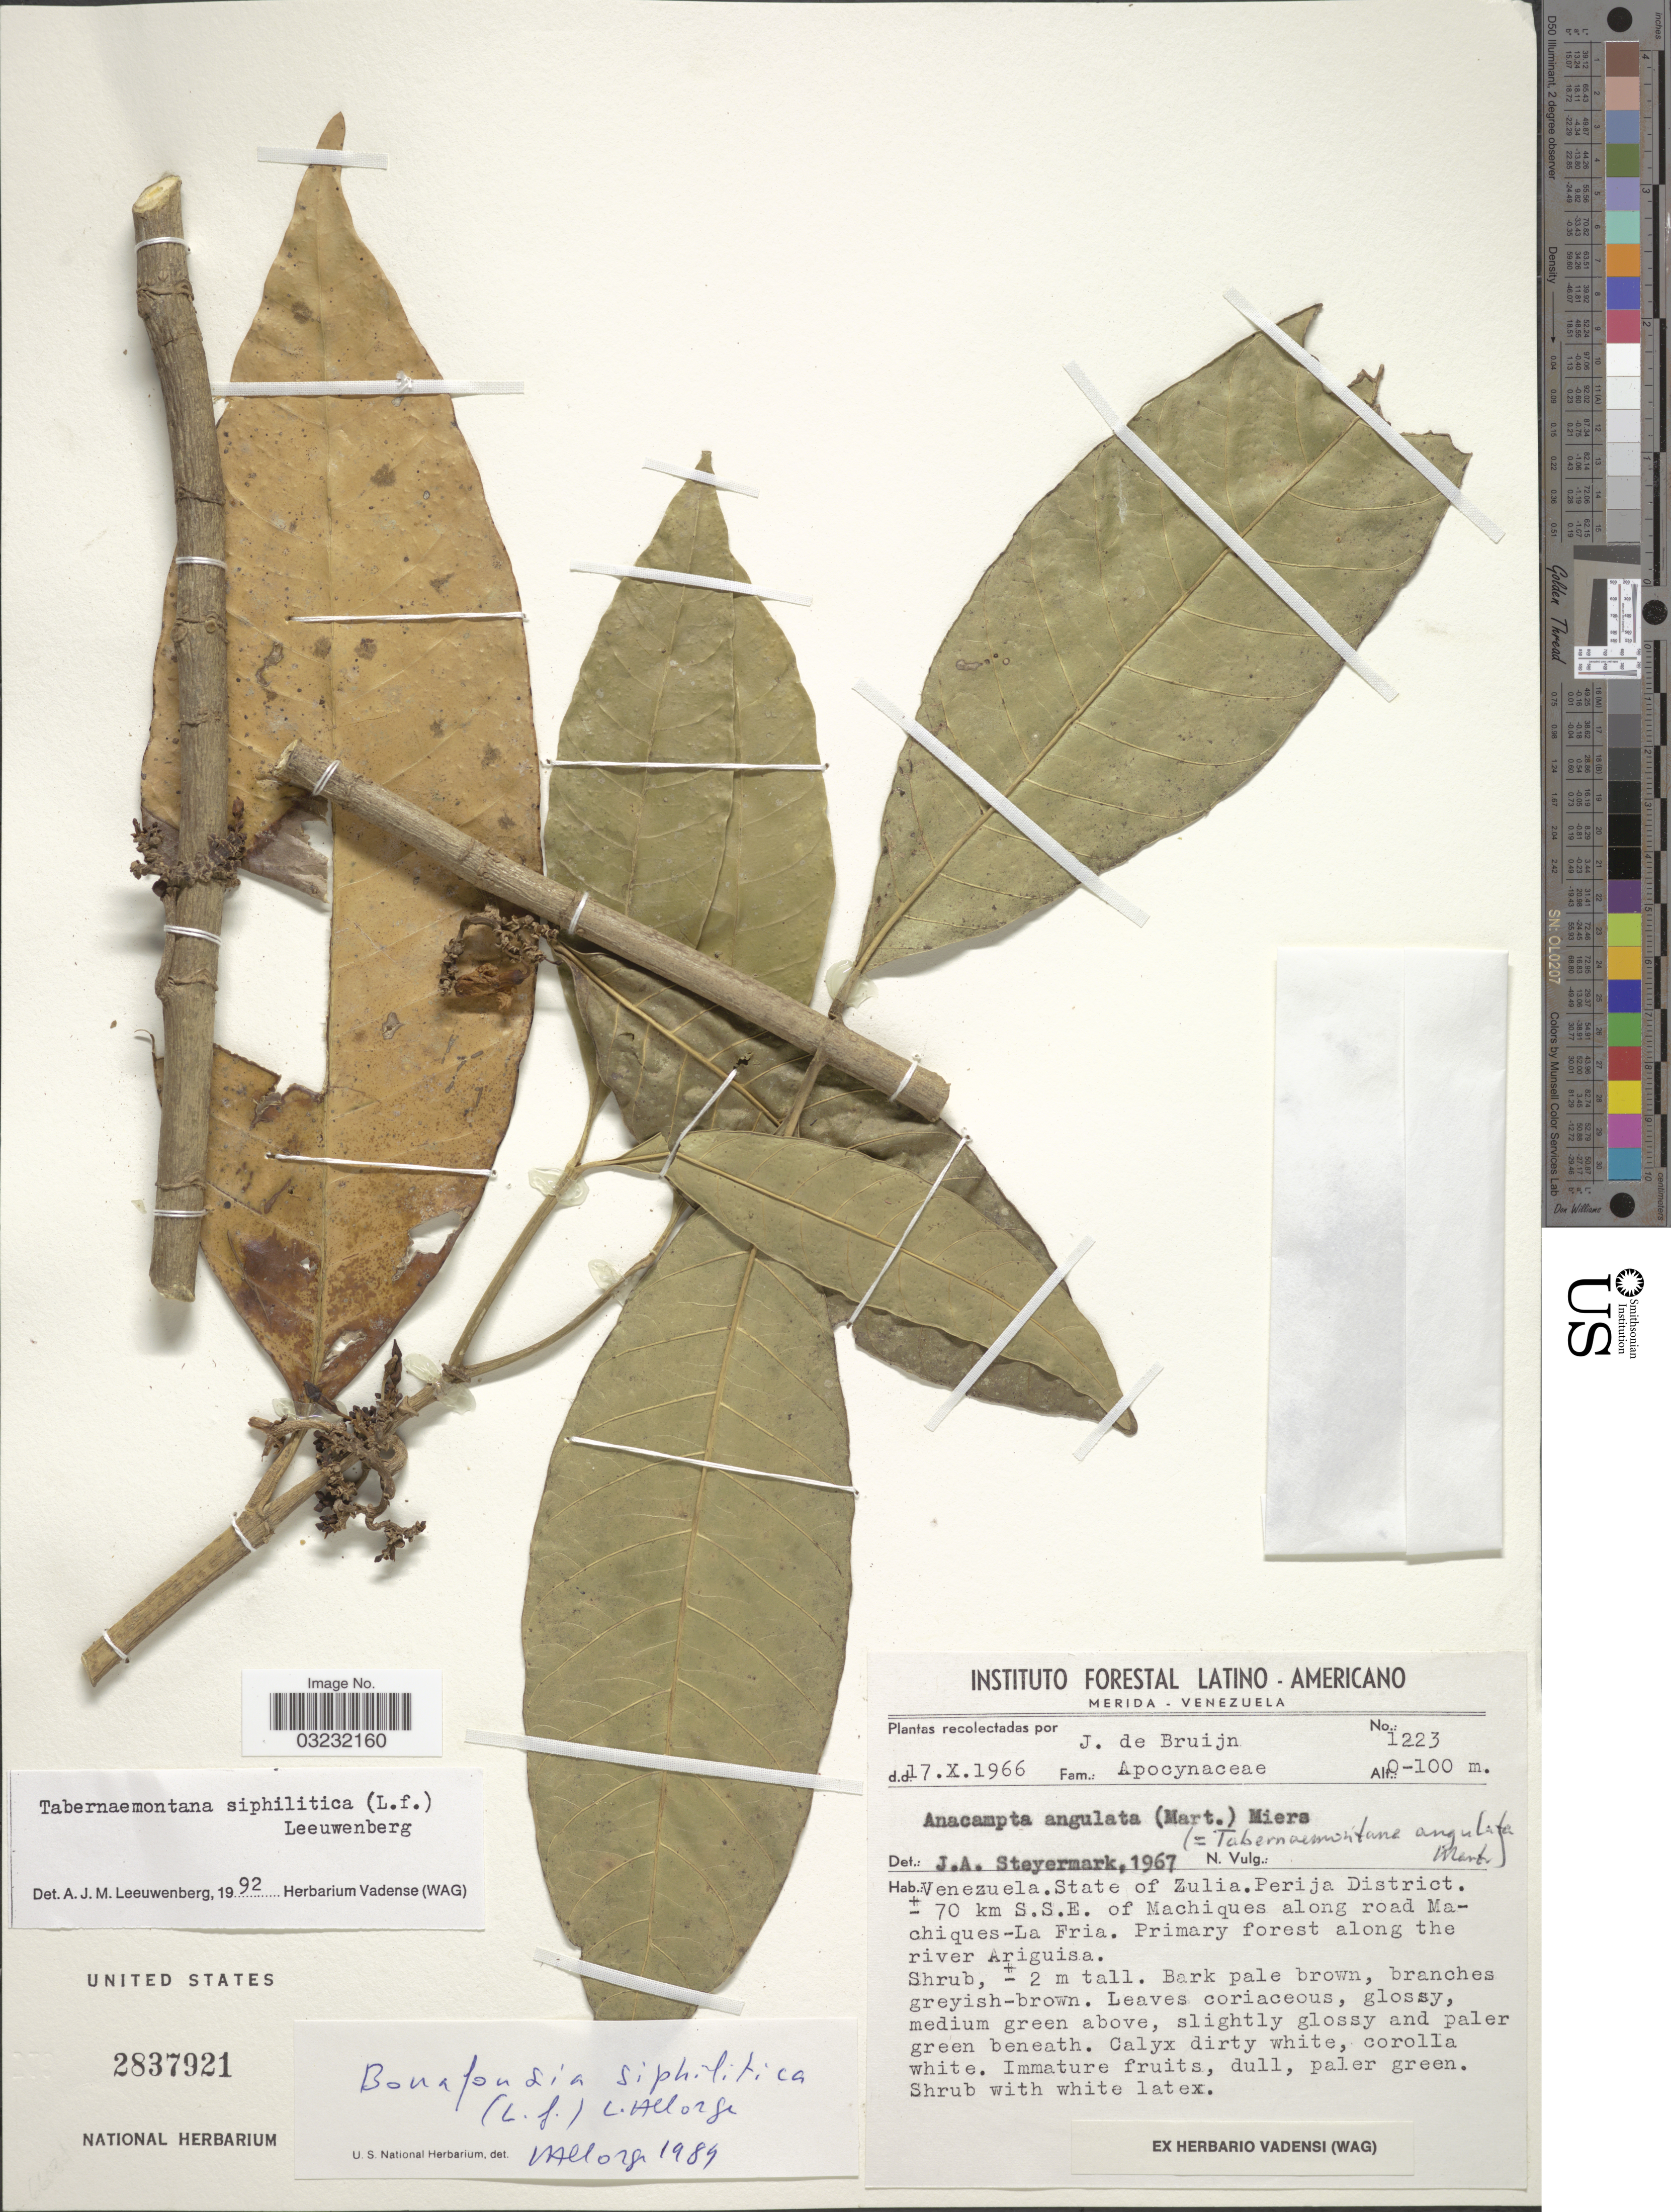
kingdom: Plantae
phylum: Tracheophyta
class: Magnoliopsida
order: Gentianales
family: Apocynaceae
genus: Tabernaemontana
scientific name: Tabernaemontana siphilitica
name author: (L. f.) Leeuwenb.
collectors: J. Bruijn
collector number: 1223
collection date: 1966-10-17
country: Venezuela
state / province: Zulia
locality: State of Zulia. Perija District. ± 70 km S.S.E. of Machiques along road Machiques-La Fria. Primary forest along the river Ariguisa.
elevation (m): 0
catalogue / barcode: US 2837921